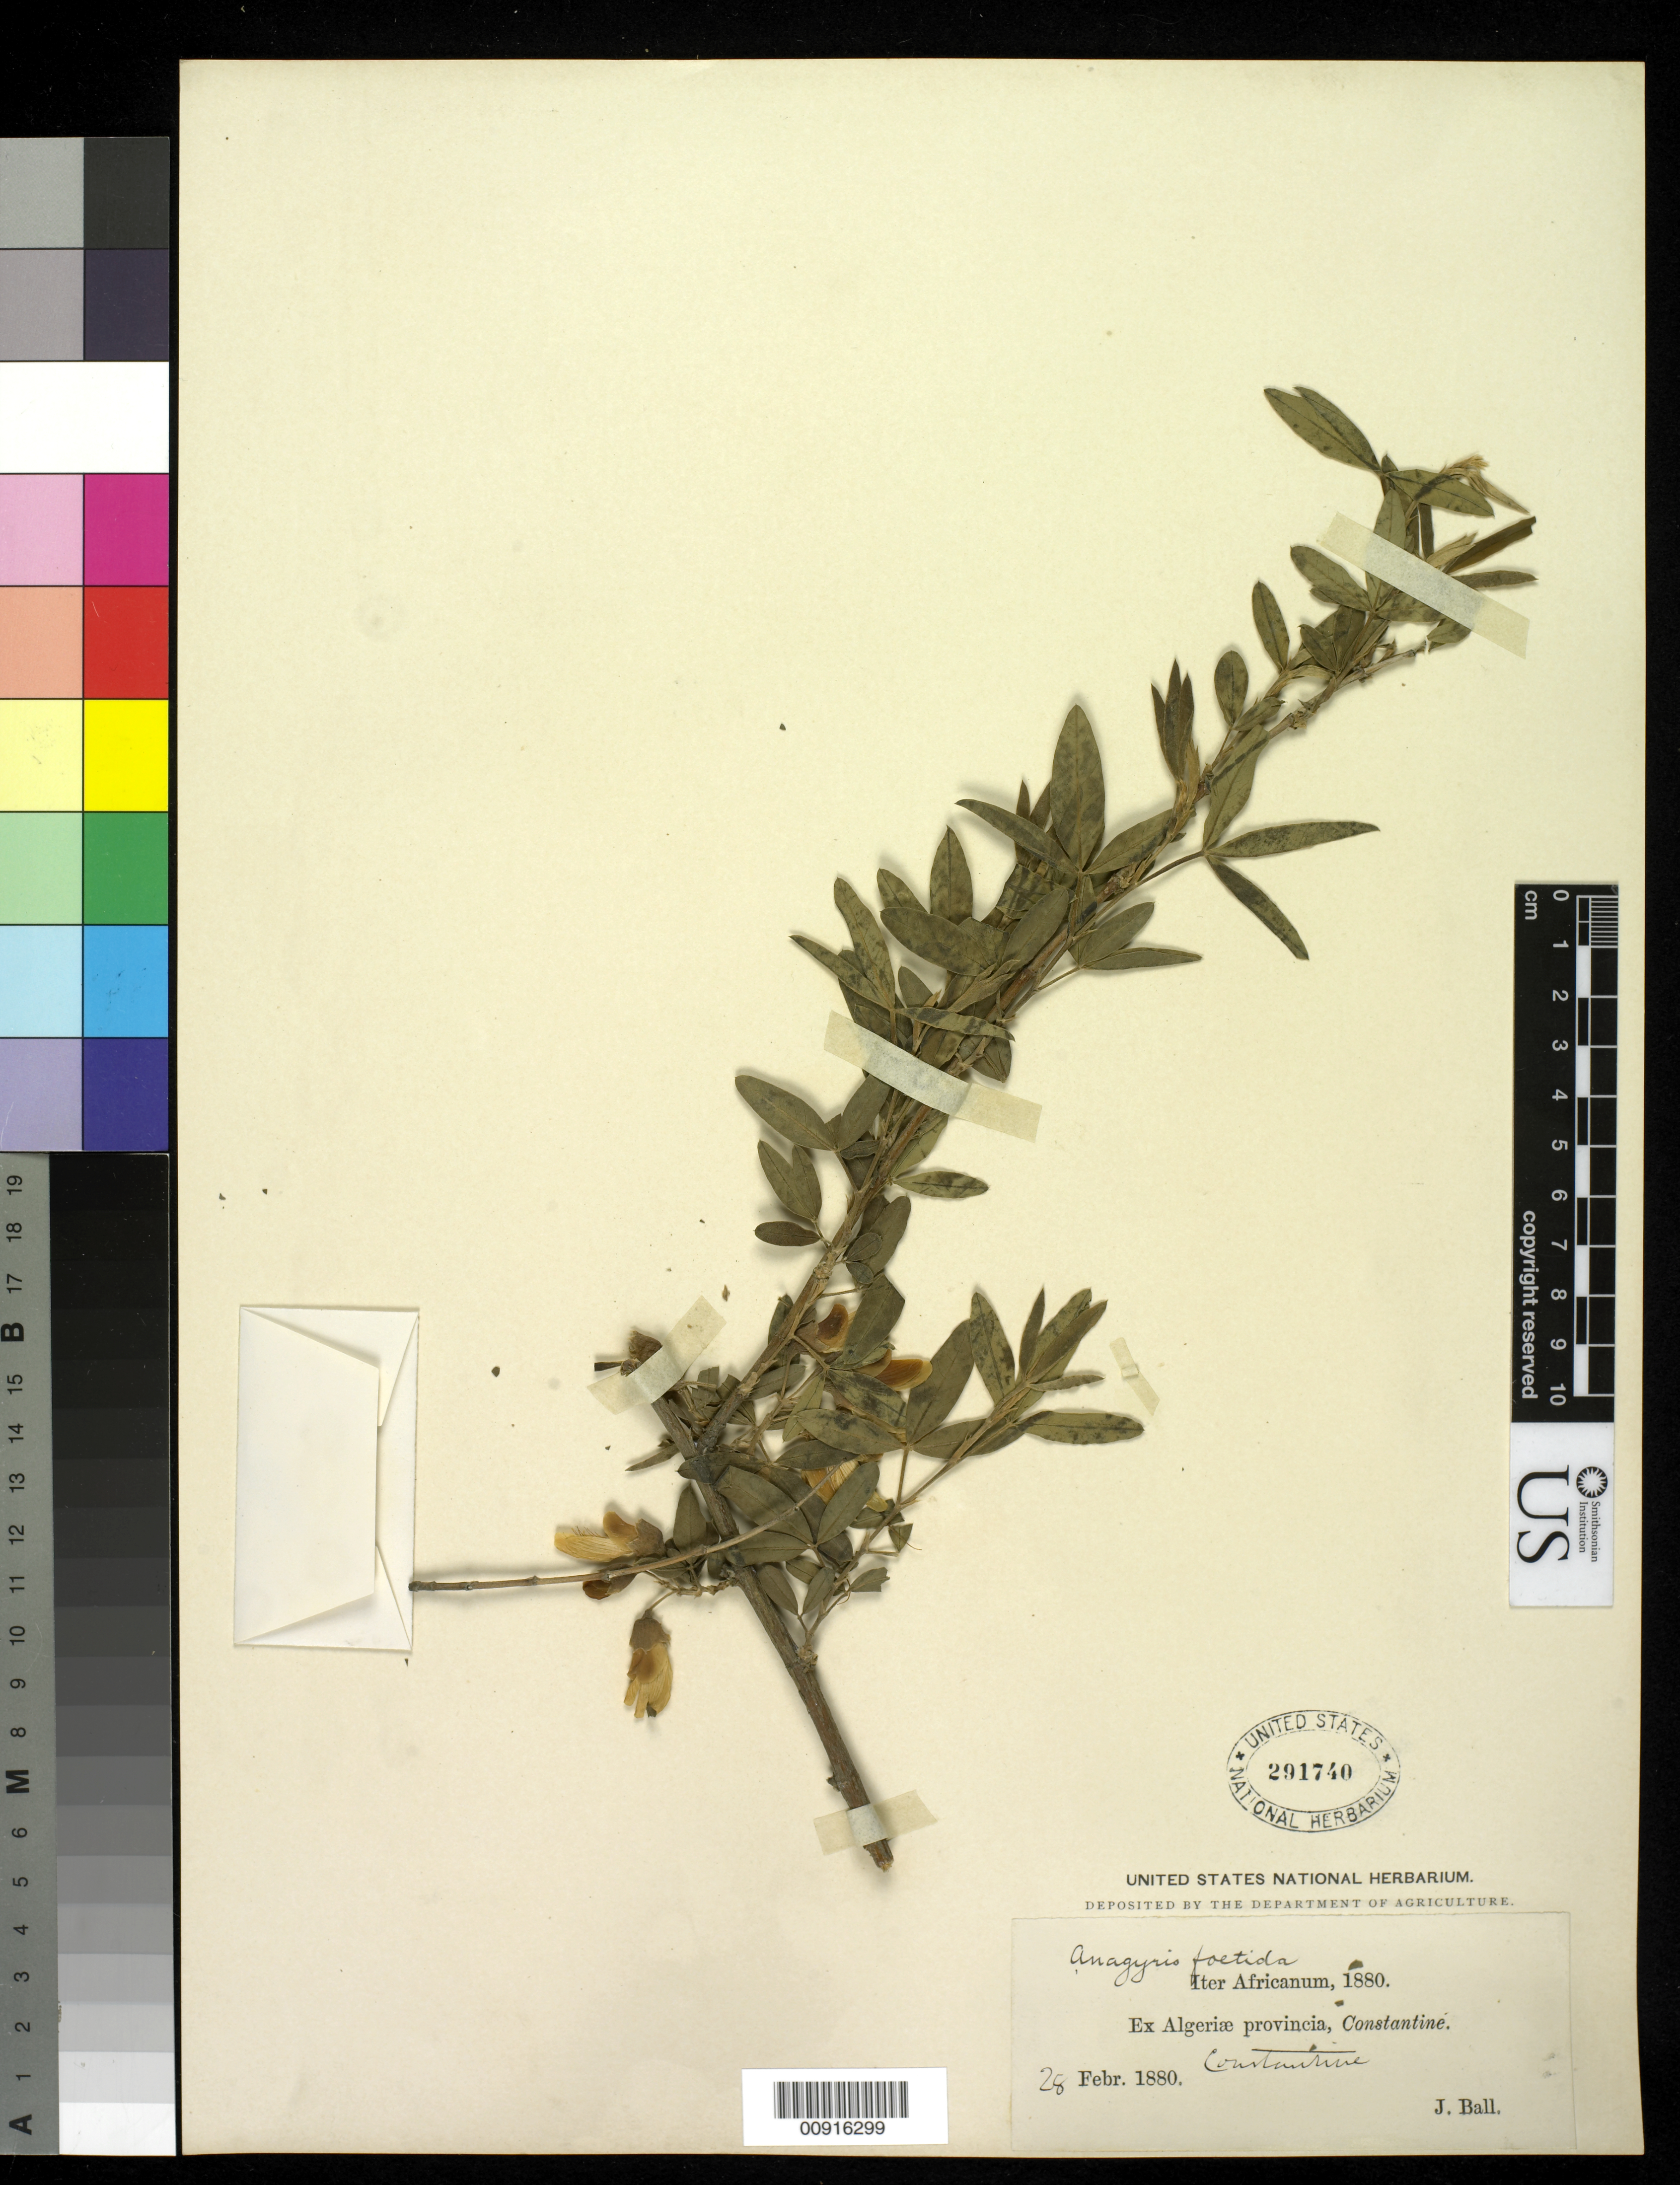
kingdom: Plantae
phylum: Tracheophyta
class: Magnoliopsida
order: Fabales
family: Fabaceae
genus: Anagyris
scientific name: Anagyris foetida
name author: L.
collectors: J. Ball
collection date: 1880-02-28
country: Algeria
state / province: Constantine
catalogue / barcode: US 291740